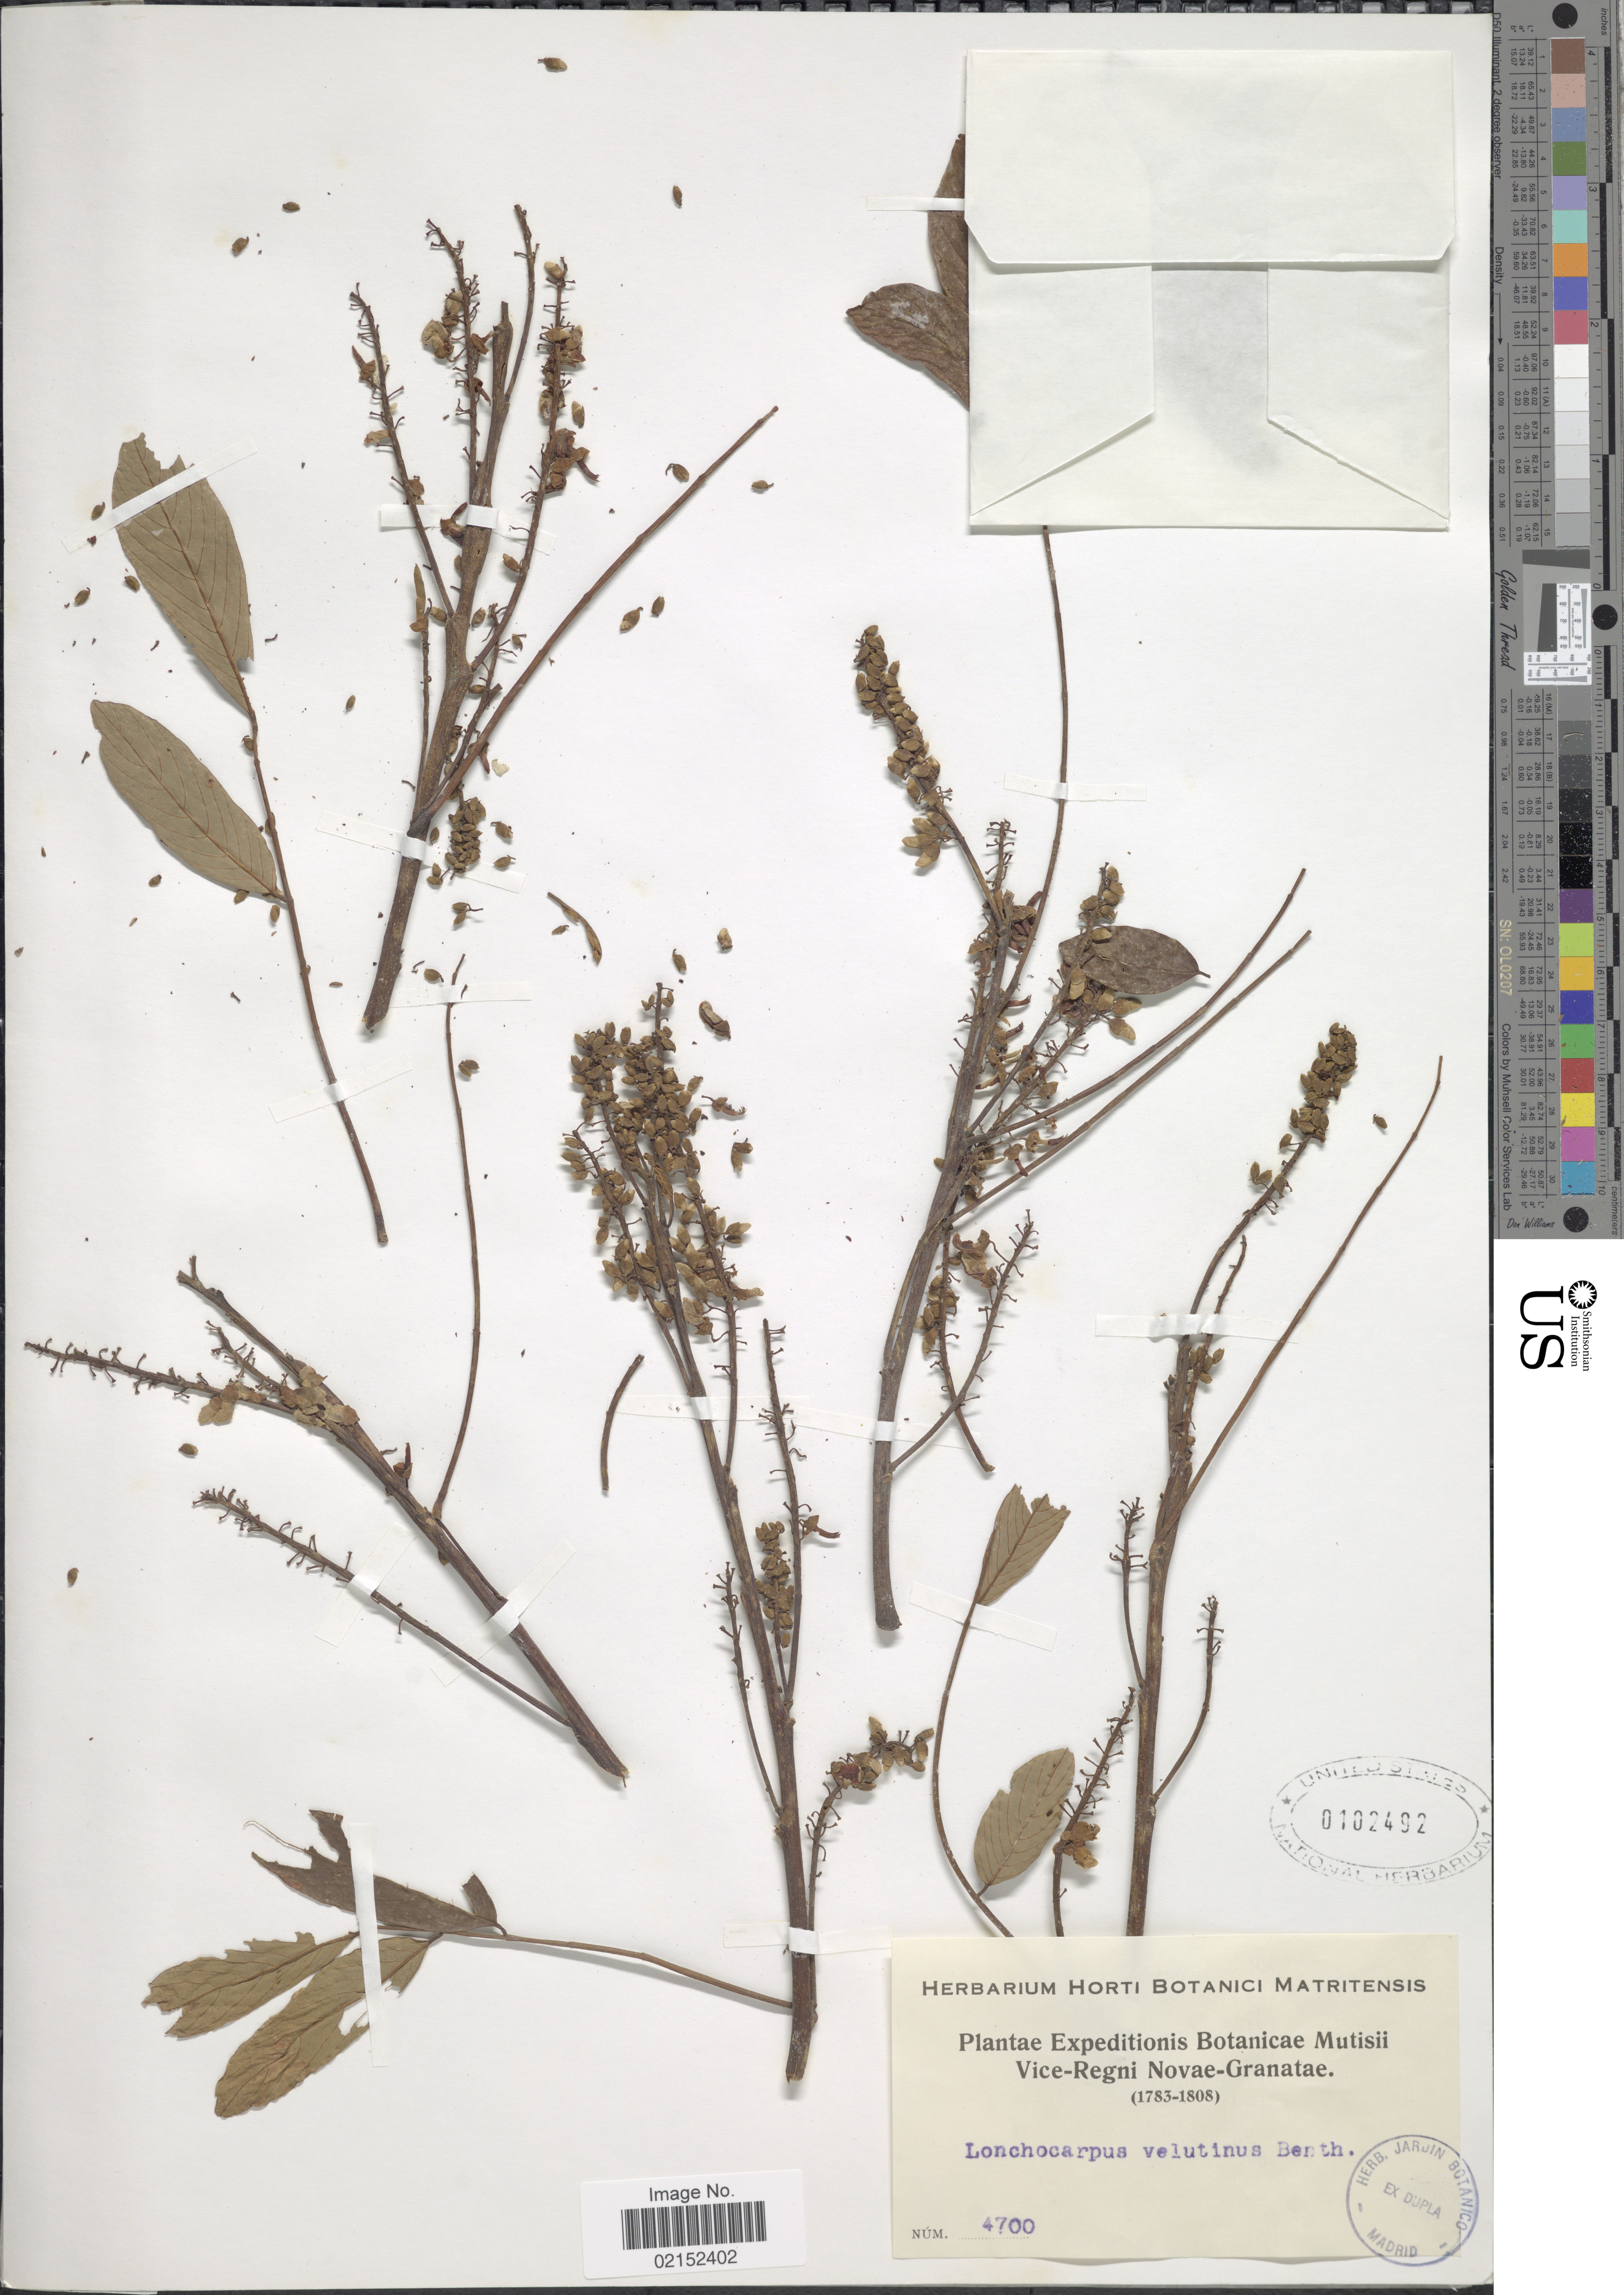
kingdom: Plantae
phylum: Tracheophyta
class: Magnoliopsida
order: Fabales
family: Fabaceae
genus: Lonchocarpus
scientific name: Lonchocarpus velutinus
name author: Benth. ex Seem.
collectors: ex herb. Horti Botanici Matritensis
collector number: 4700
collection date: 1783/1808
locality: Vice-Regn Novae-Granatae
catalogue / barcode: US 102492